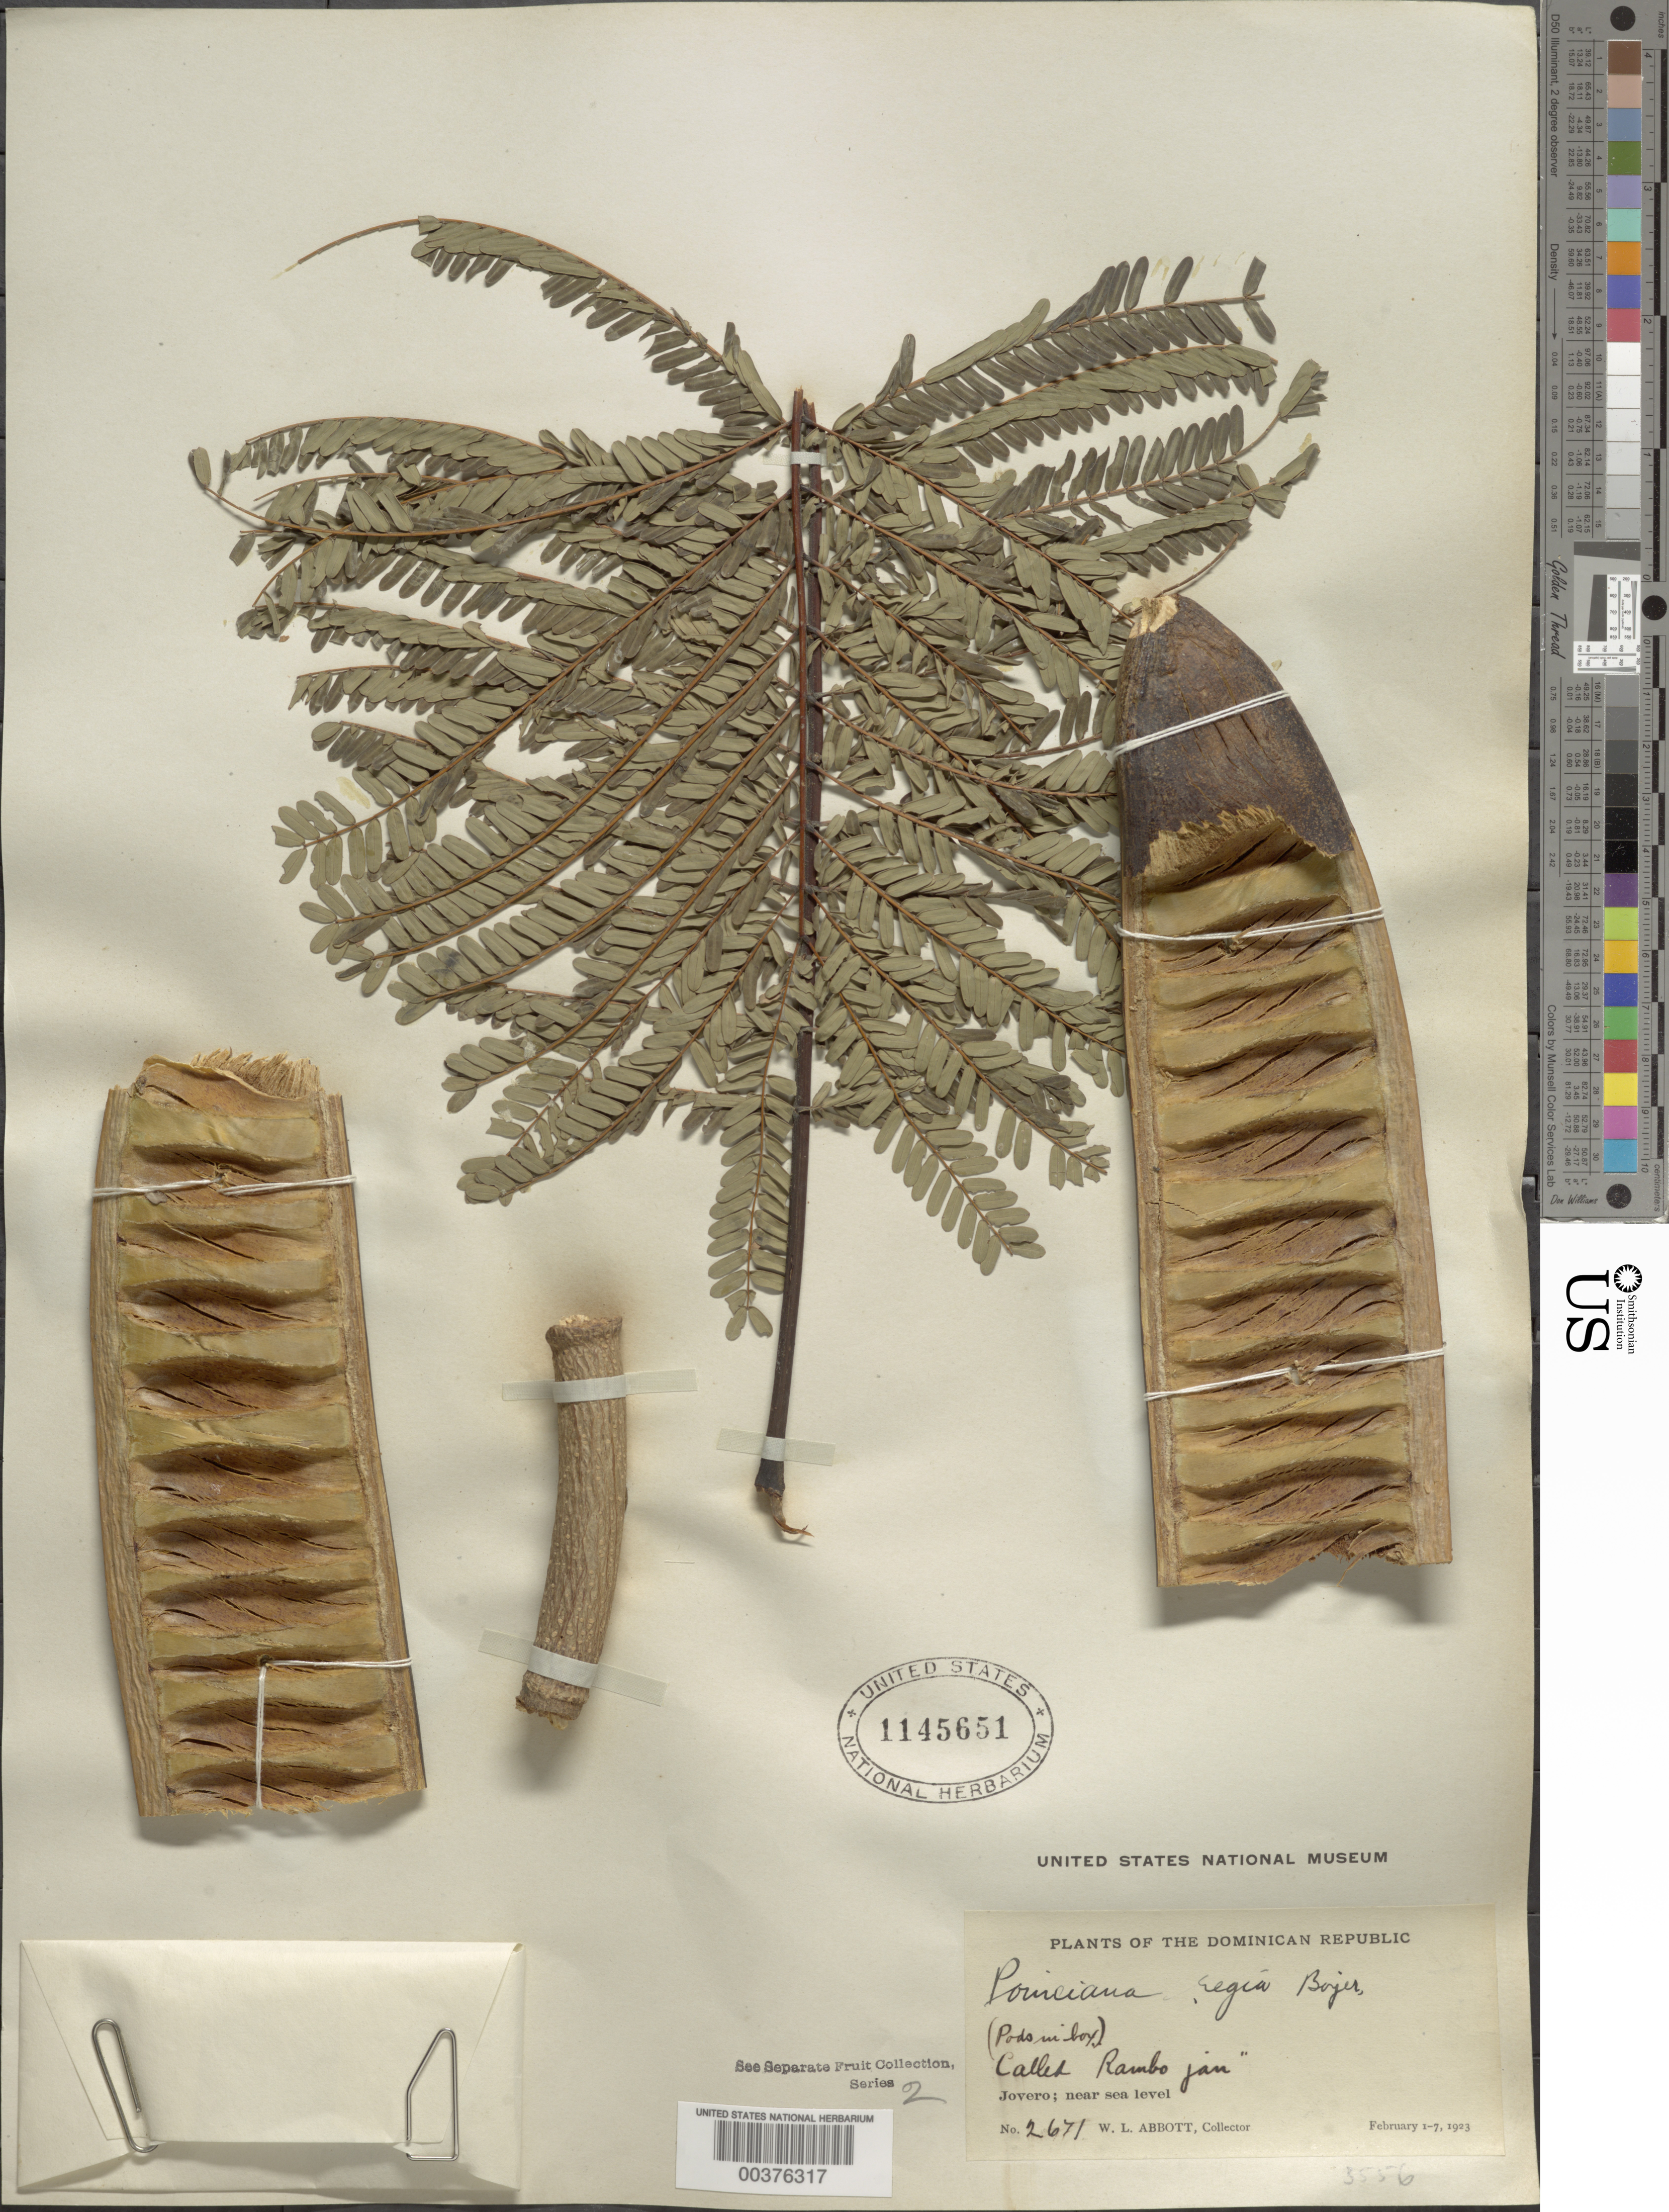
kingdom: Plantae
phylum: Tracheophyta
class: Magnoliopsida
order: Fabales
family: Fabaceae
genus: Delonix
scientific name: Delonix regia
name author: (Bojer ex Hook.) Raf.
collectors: W. L. Abbott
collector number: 2671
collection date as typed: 01 Feb 1923 to 02 Feb 1923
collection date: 1923-02-01/1923-02-07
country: Dominican Republic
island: Hispaniola Island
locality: Jovero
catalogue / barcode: US 1145651